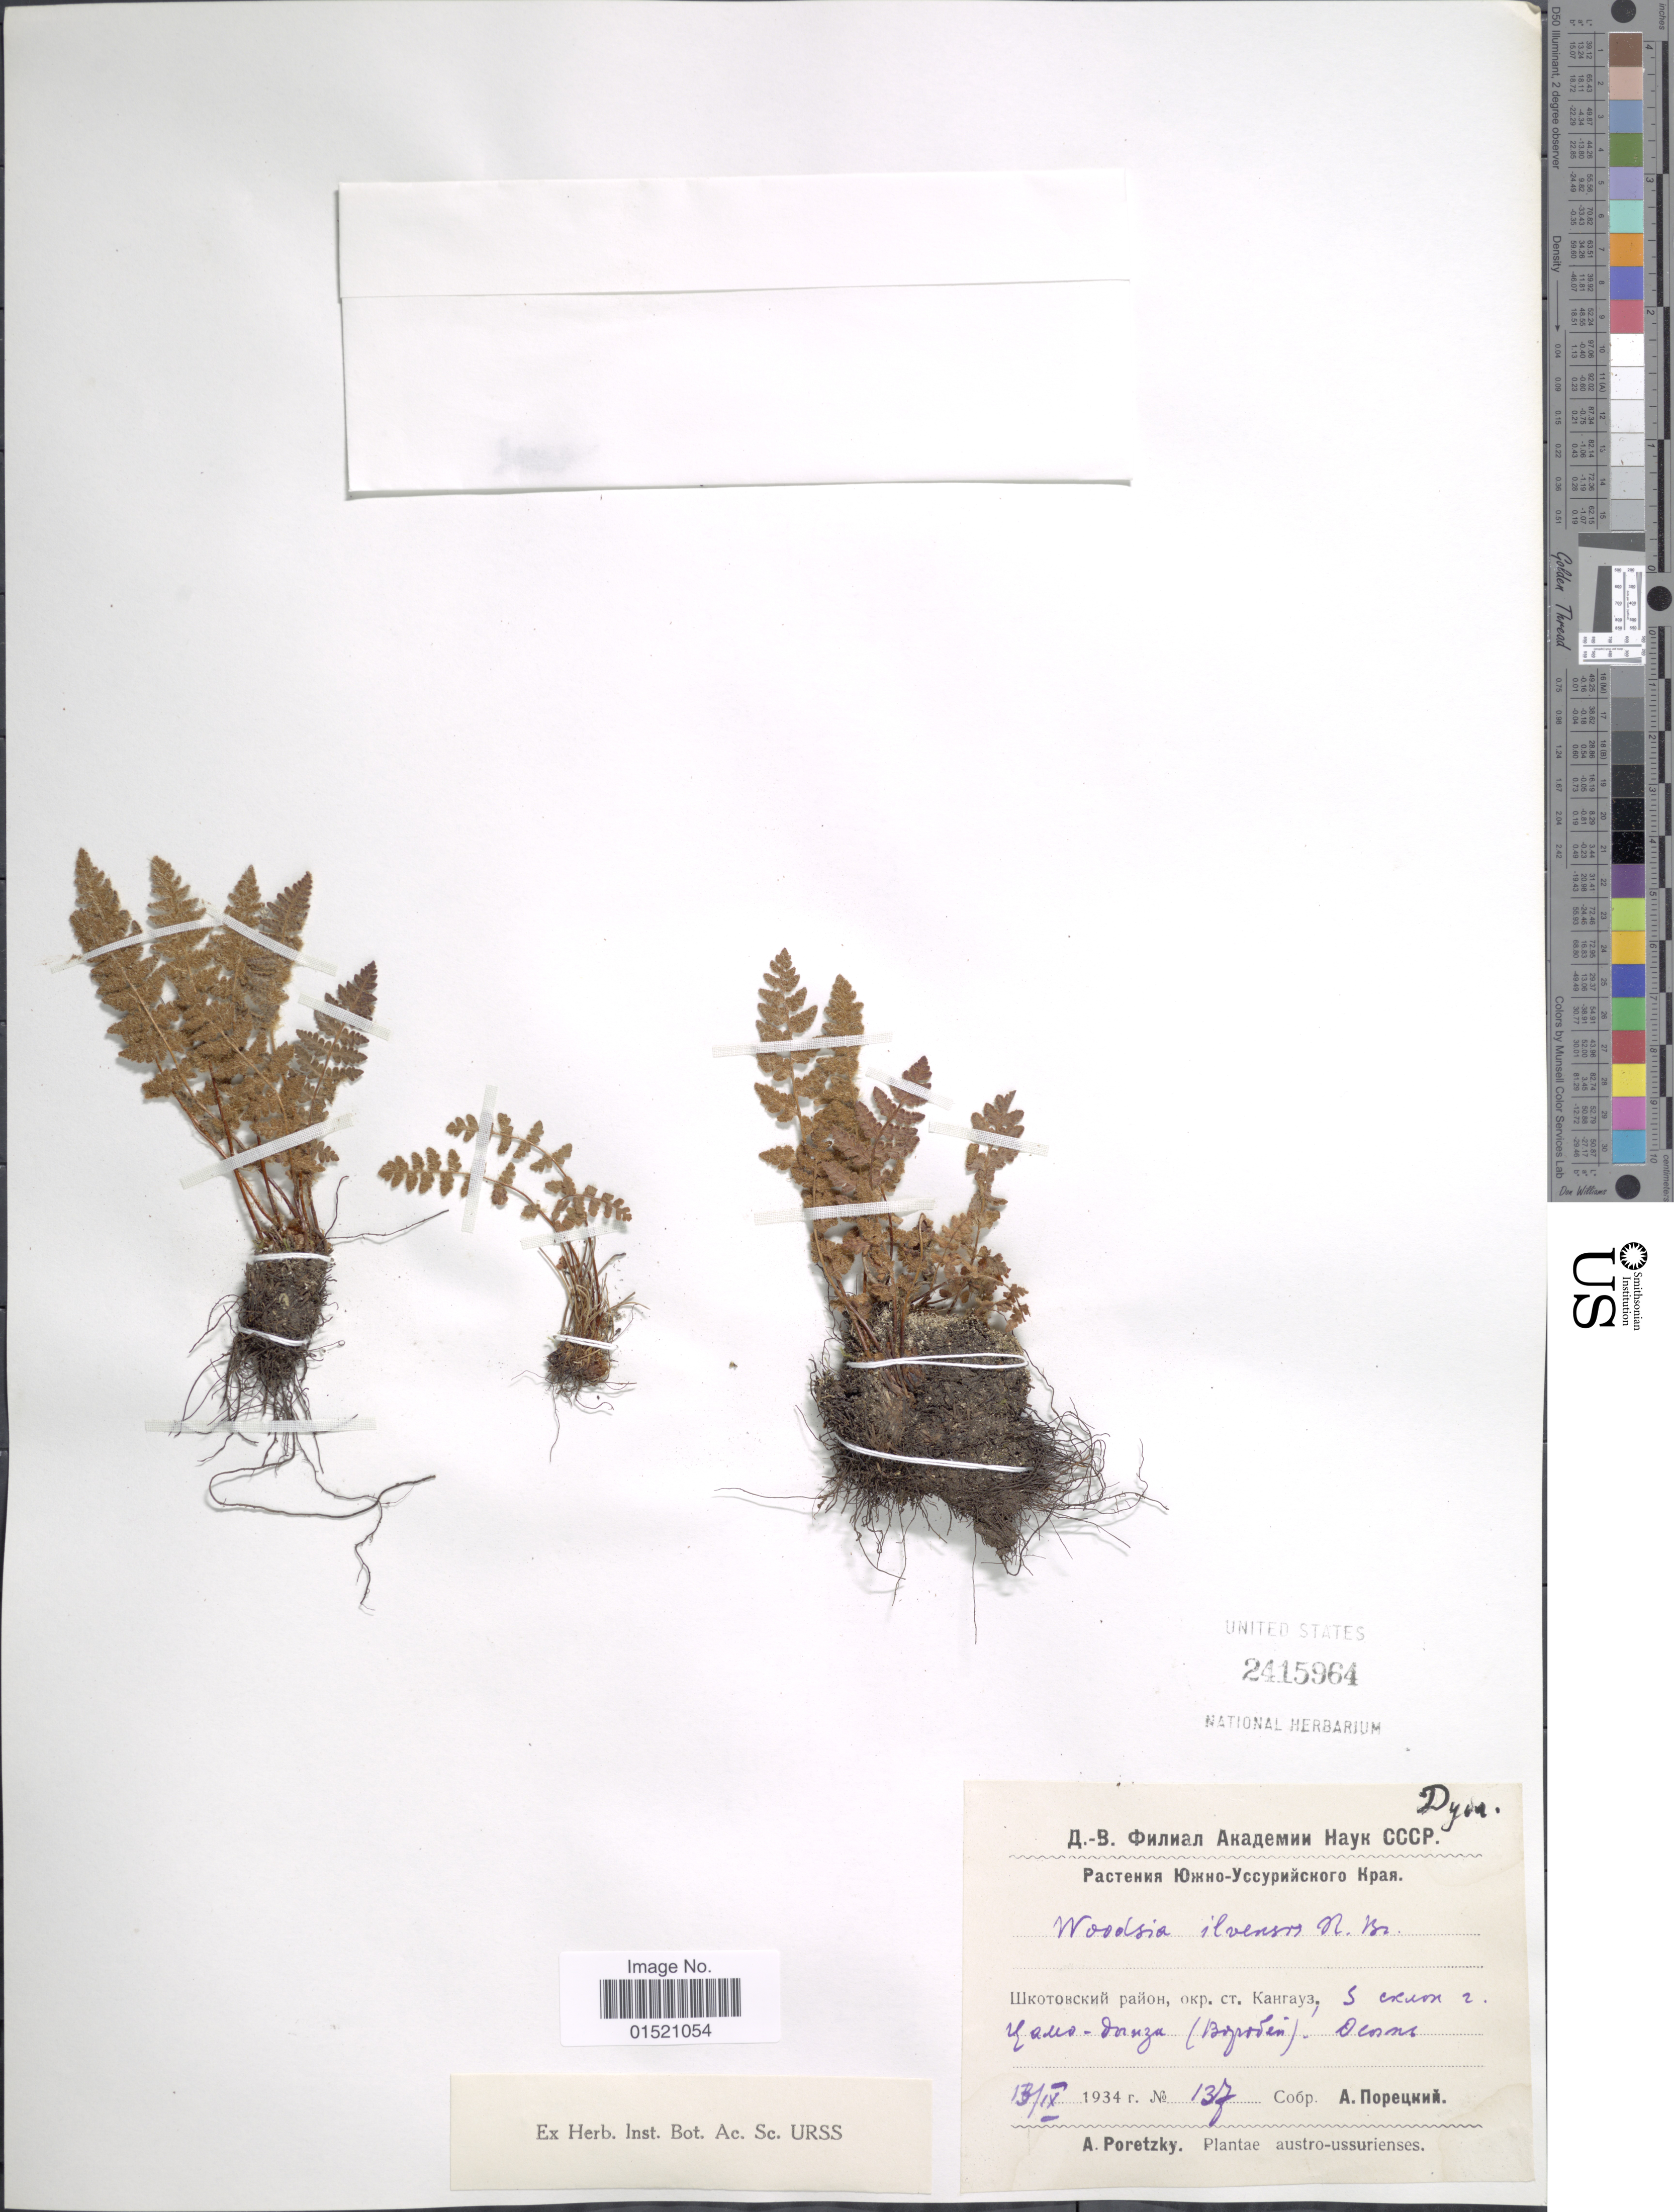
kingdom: Plantae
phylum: Tracheophyta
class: Polypodiopsida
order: Polypodiales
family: Woodsiaceae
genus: Woodsia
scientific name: Woodsia ilvensis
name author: (L.) R. Br.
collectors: A. Poretzky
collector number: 137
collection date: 1934-09-13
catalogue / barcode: US 2415964